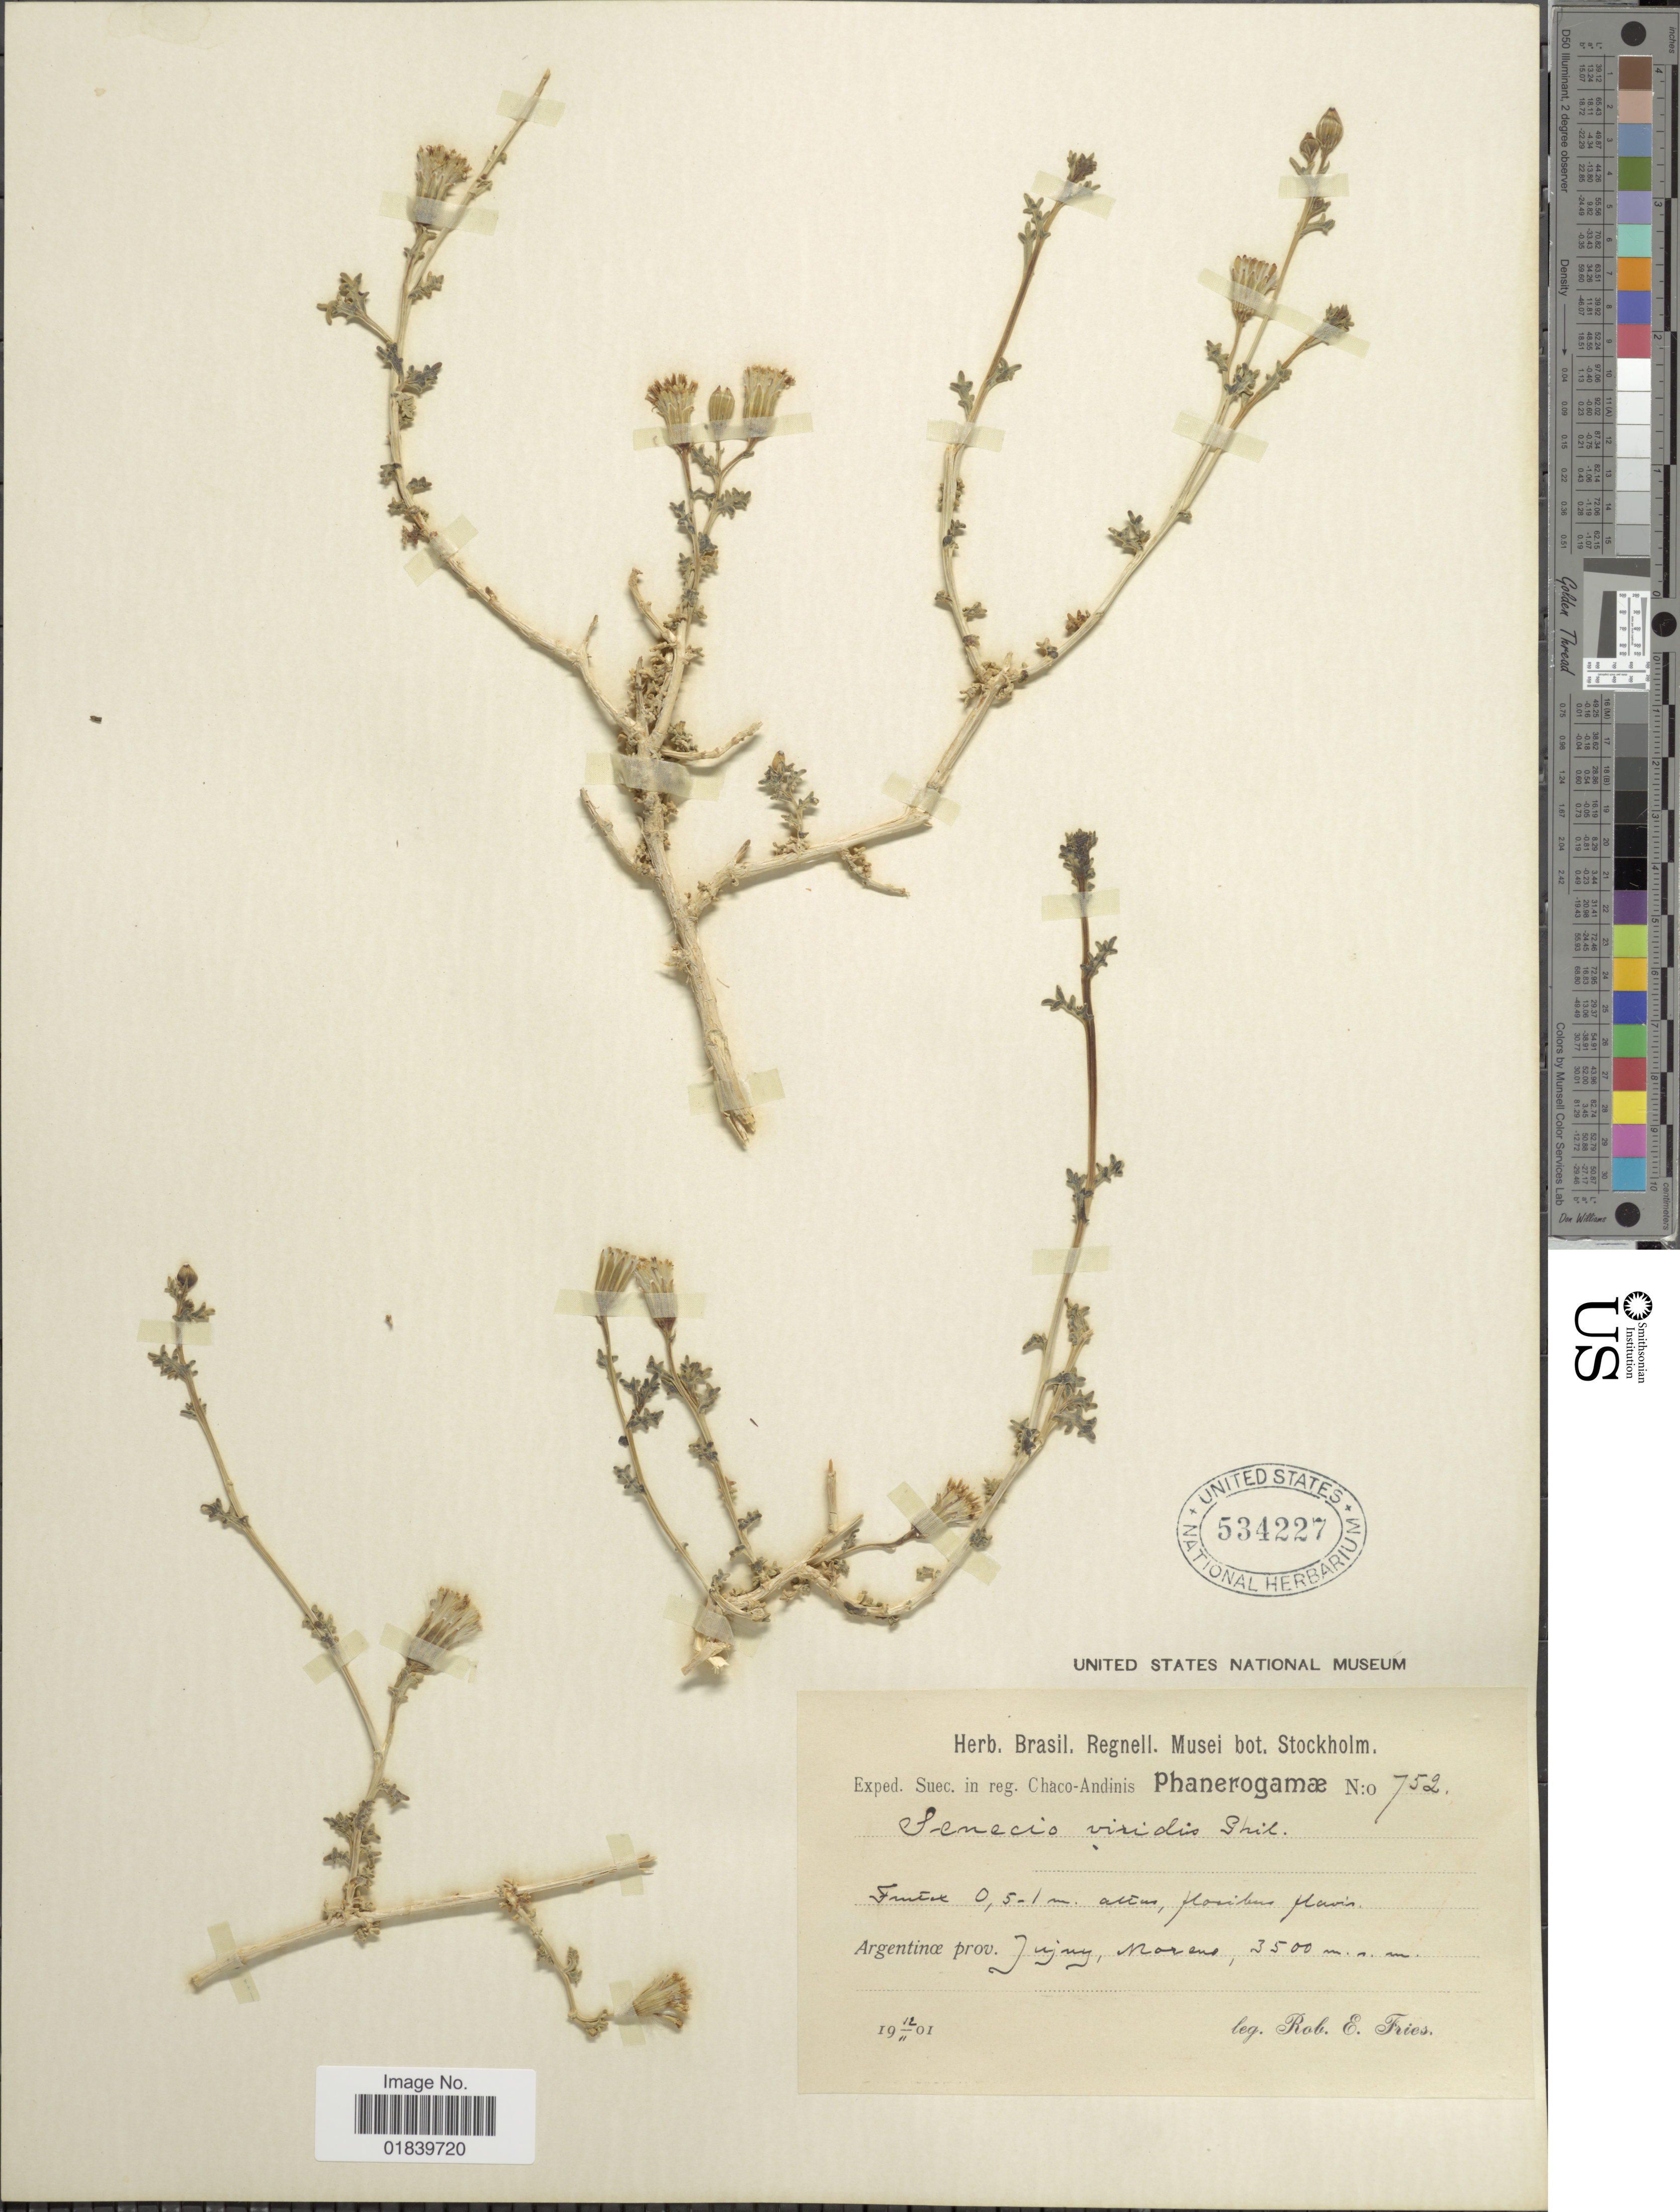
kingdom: Plantae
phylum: Tracheophyta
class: Magnoliopsida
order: Asterales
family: Asteraceae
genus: Senecio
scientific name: Senecio viridis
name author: Phil.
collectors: R. E. Fries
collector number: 752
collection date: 1901-11-12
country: Argentina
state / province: Jujuy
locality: Argentinae, Jujuy, Moreno.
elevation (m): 3500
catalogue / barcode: US 534227